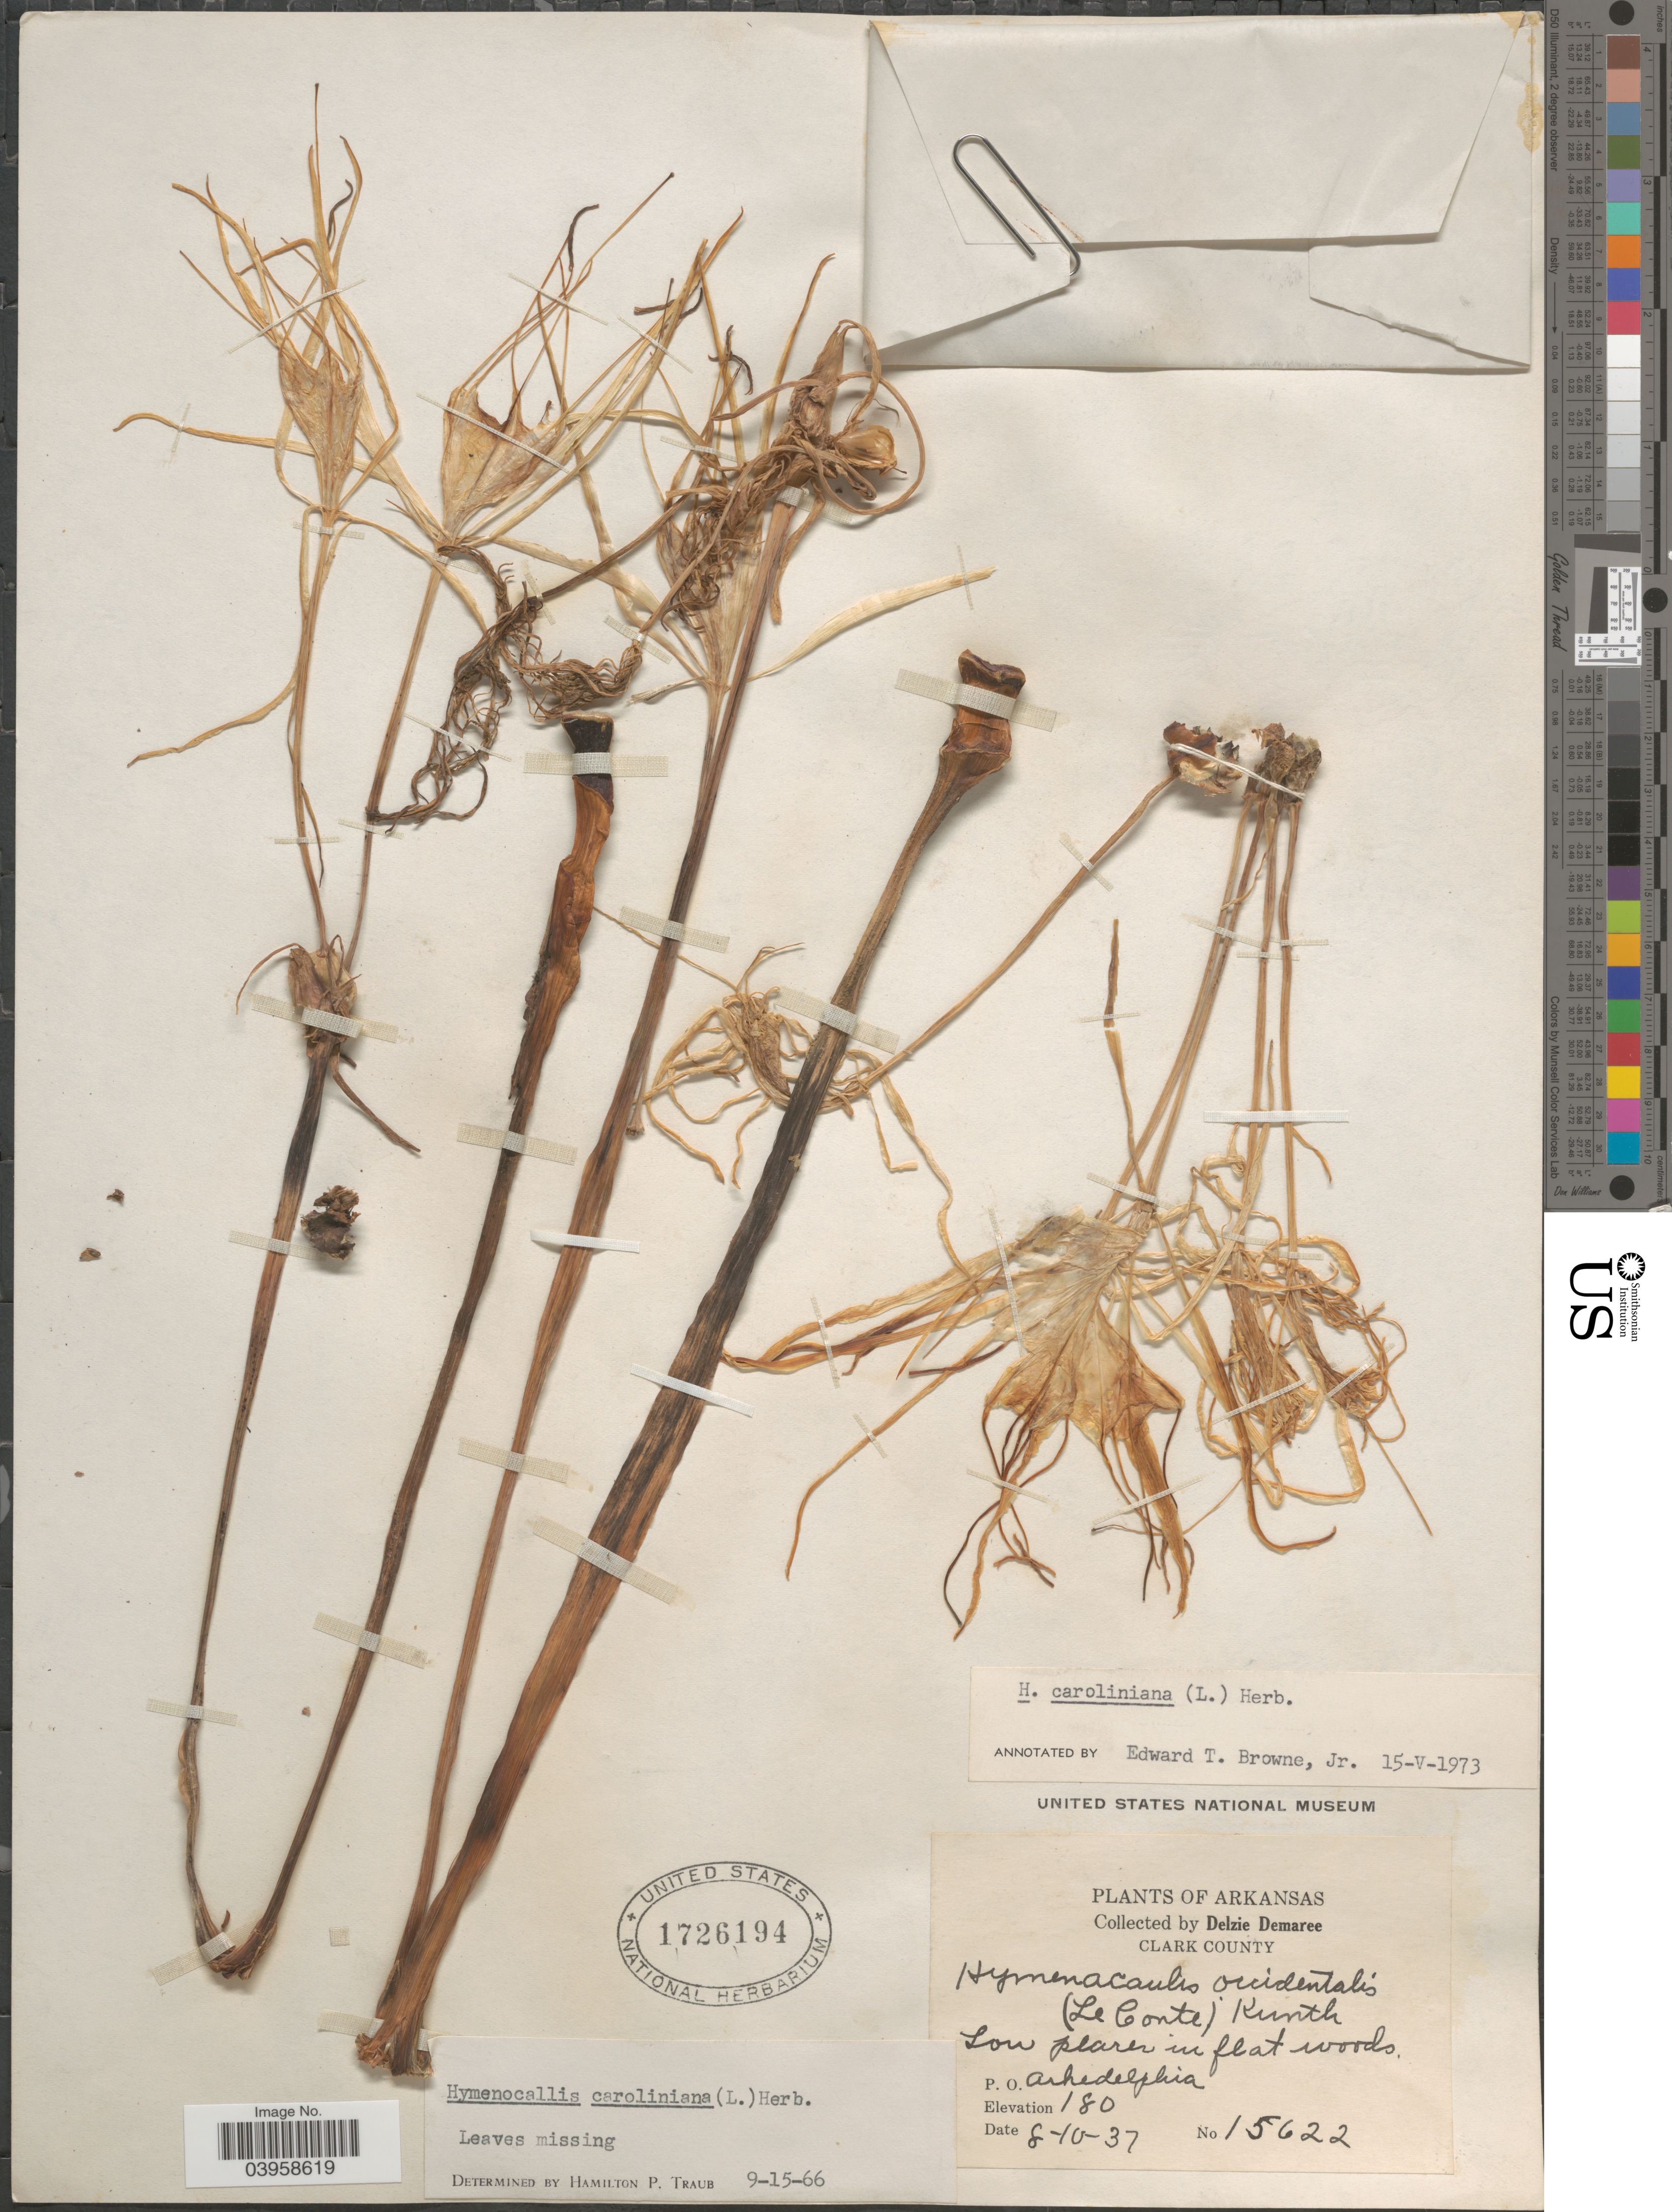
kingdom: Plantae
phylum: Tracheophyta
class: Liliopsida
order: Asparagales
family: Amaryllidaceae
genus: Hymenocallis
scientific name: Hymenocallis caroliniana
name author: (L.) Herb.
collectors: D. Demaree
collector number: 15622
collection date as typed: Transcribed d/m/y: 10/8/37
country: United States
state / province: Arkansas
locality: Clark County. P.O. Arkadelphia.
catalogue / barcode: US 1726194